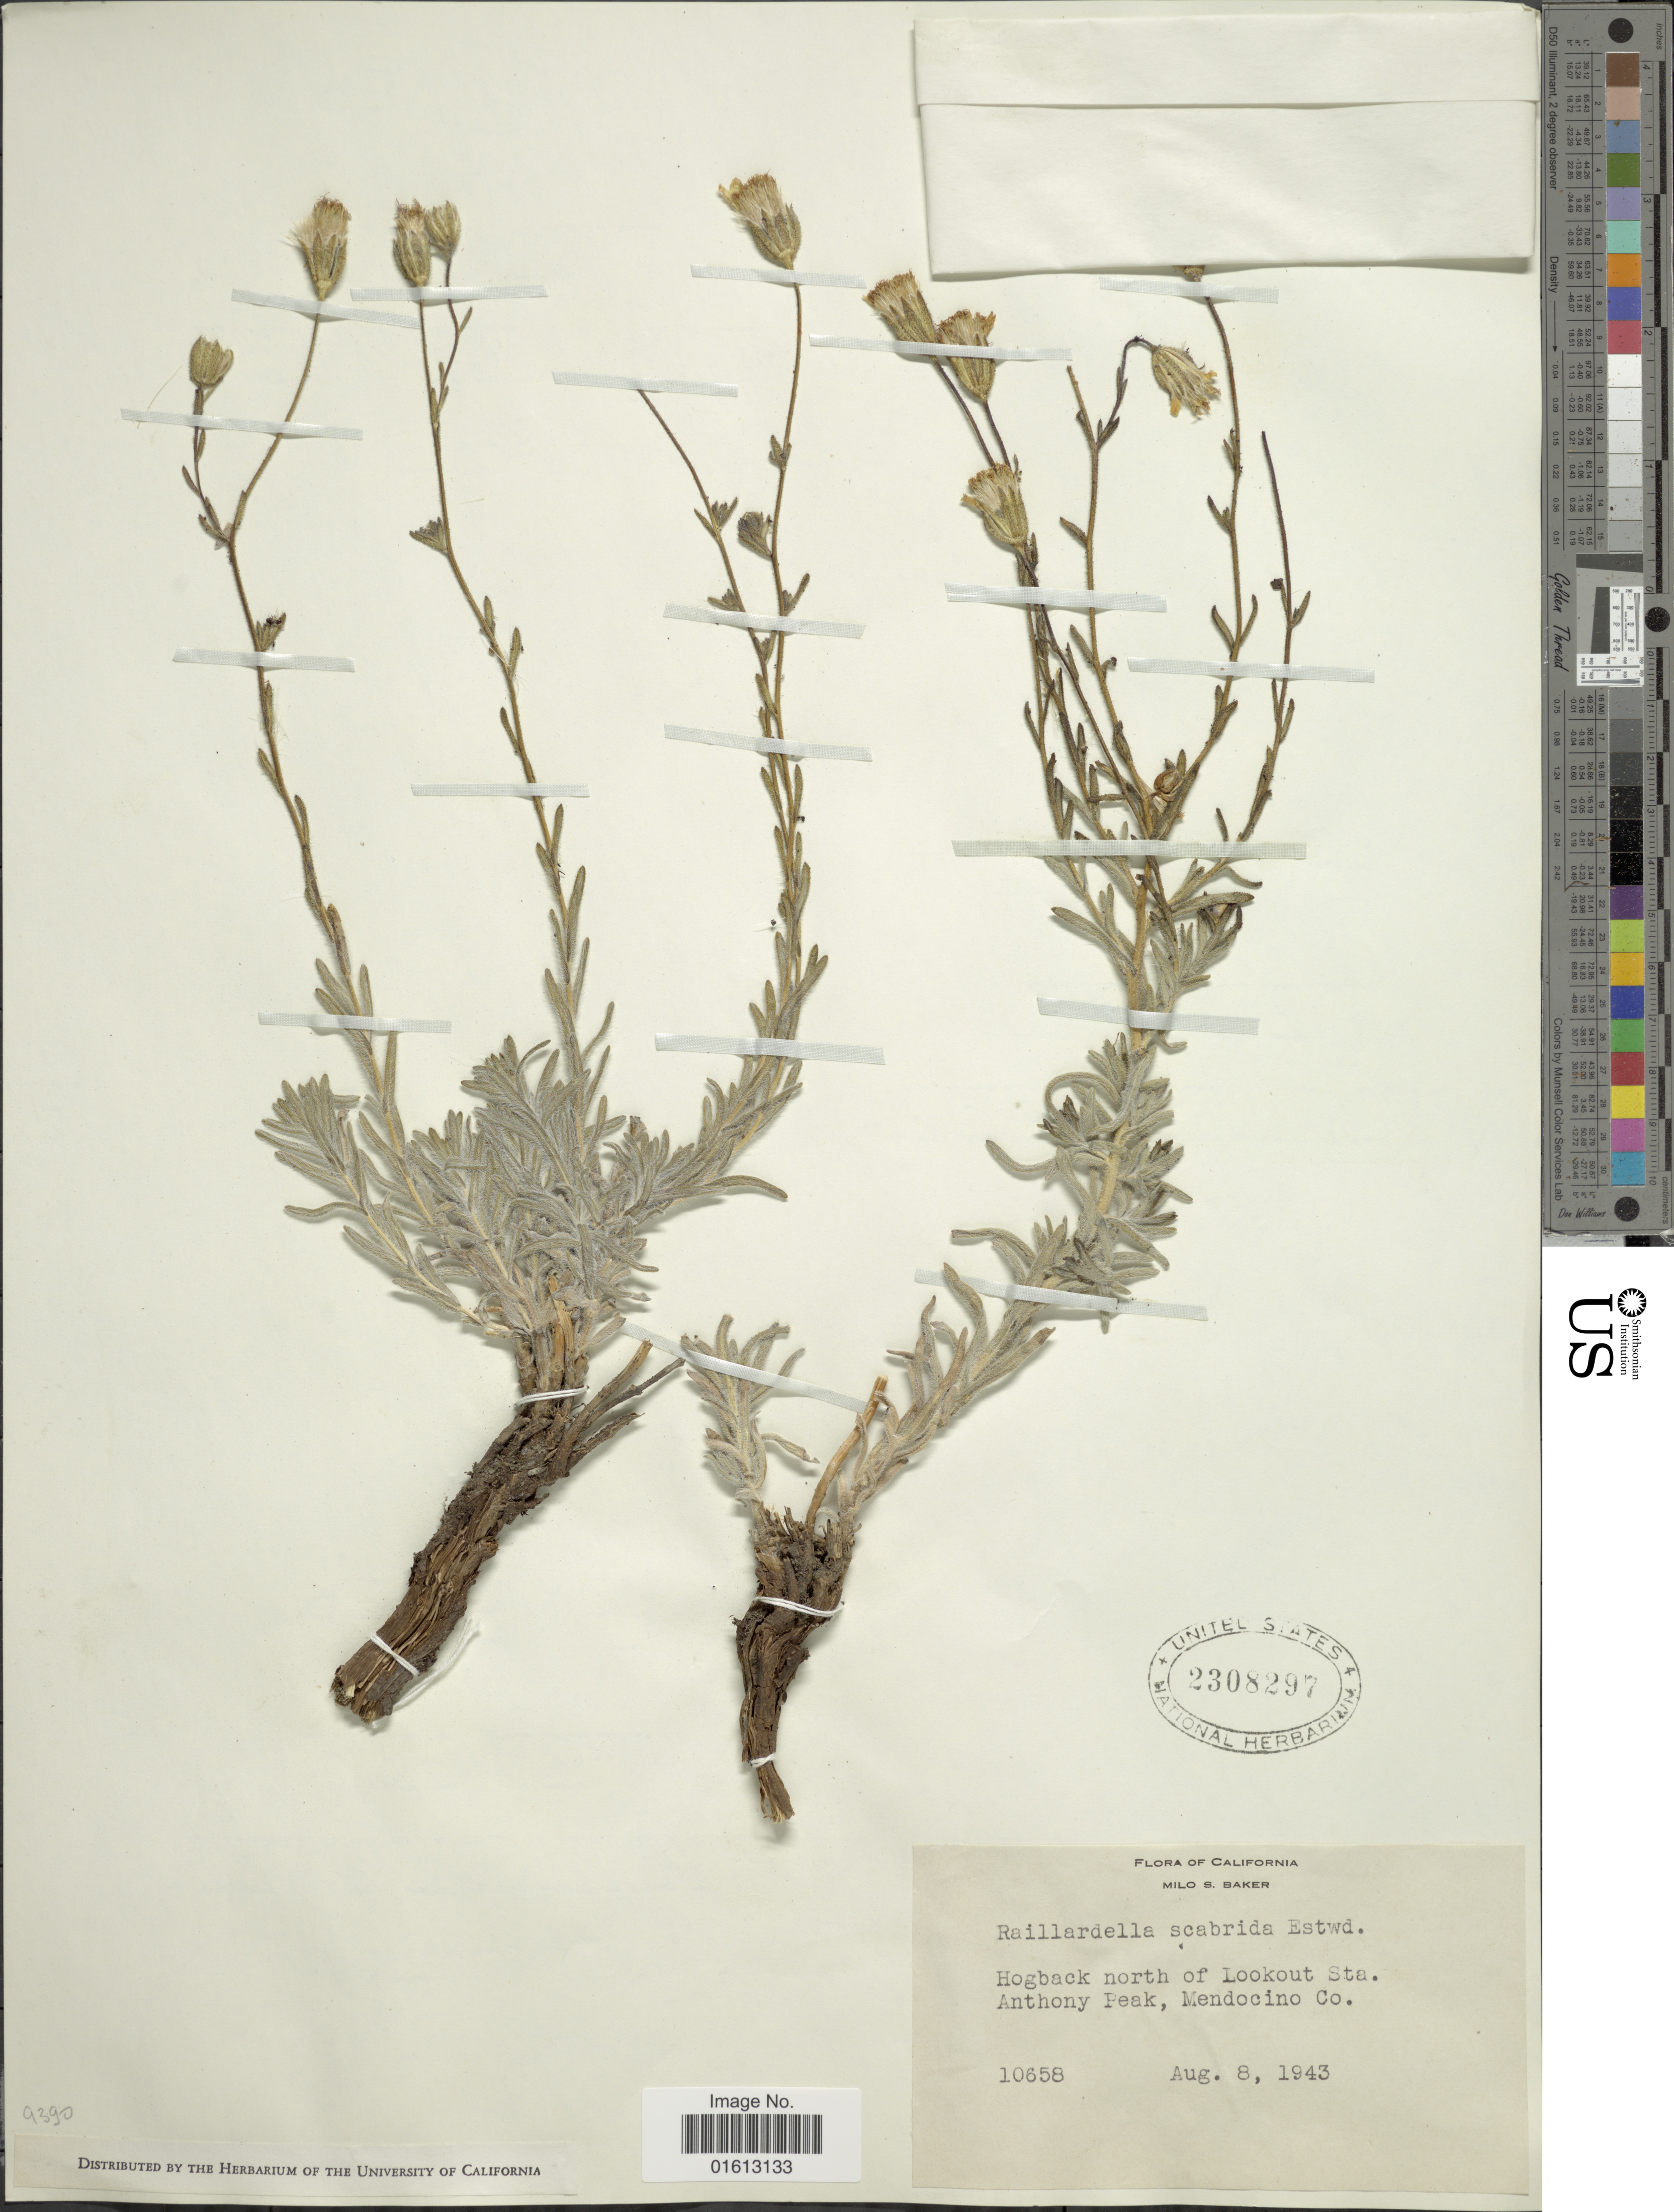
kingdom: Plantae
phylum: Tracheophyta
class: Magnoliopsida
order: Asterales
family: Asteraceae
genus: Anisocarpus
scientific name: Anisocarpus scabridus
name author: (Eastw.) B.G. Baldwin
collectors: M. S. Baker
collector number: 10658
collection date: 1943-08-08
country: United States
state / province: California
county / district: Mendocino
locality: California, Hogback north of Lookout Sta. Anthony Peak, Mendocino Co.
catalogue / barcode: US 2308297